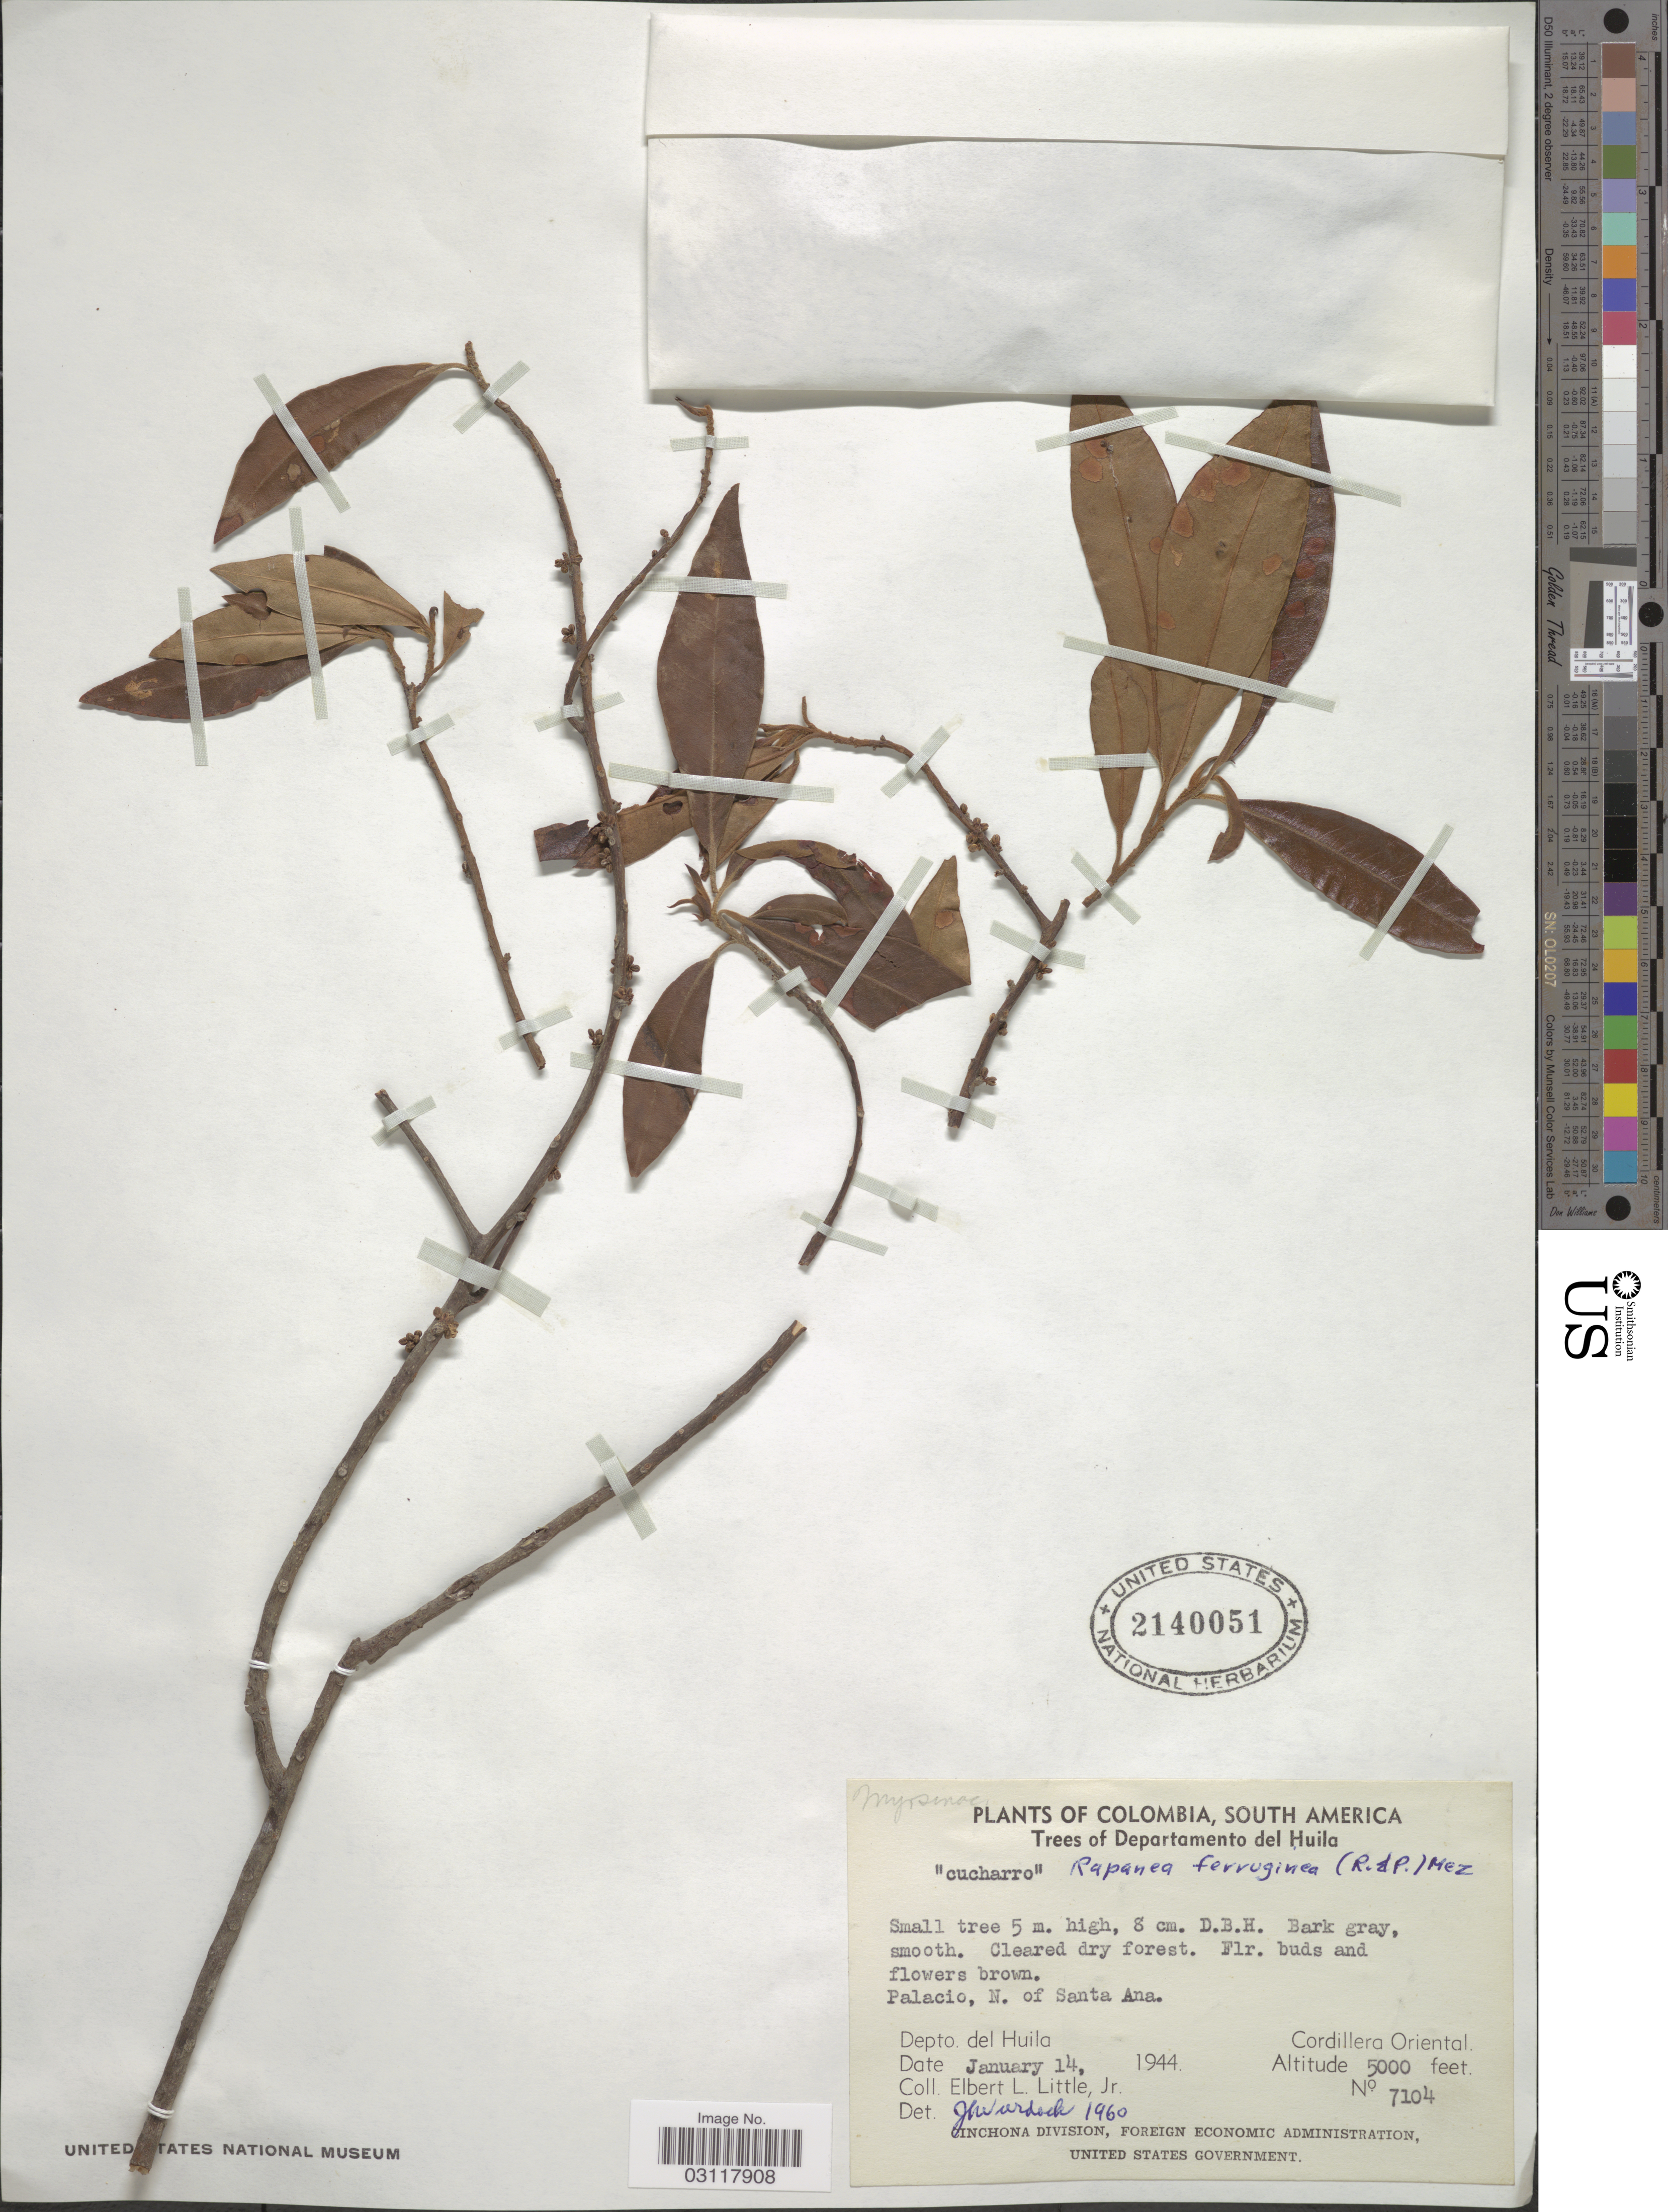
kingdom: Plantae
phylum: Tracheophyta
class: Magnoliopsida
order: Ericales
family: Primulaceae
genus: Rapanea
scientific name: Rapanea ferruginea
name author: (Ruiz & Pav.) Mez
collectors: E. L. Little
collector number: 7104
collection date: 1944-01-14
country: Colombia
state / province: Huila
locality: Departamento del Valle. Palacio, N. of Santa Ana. Depto. del Huila. Cordillera Oriental.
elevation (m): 1524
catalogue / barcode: US 2140051